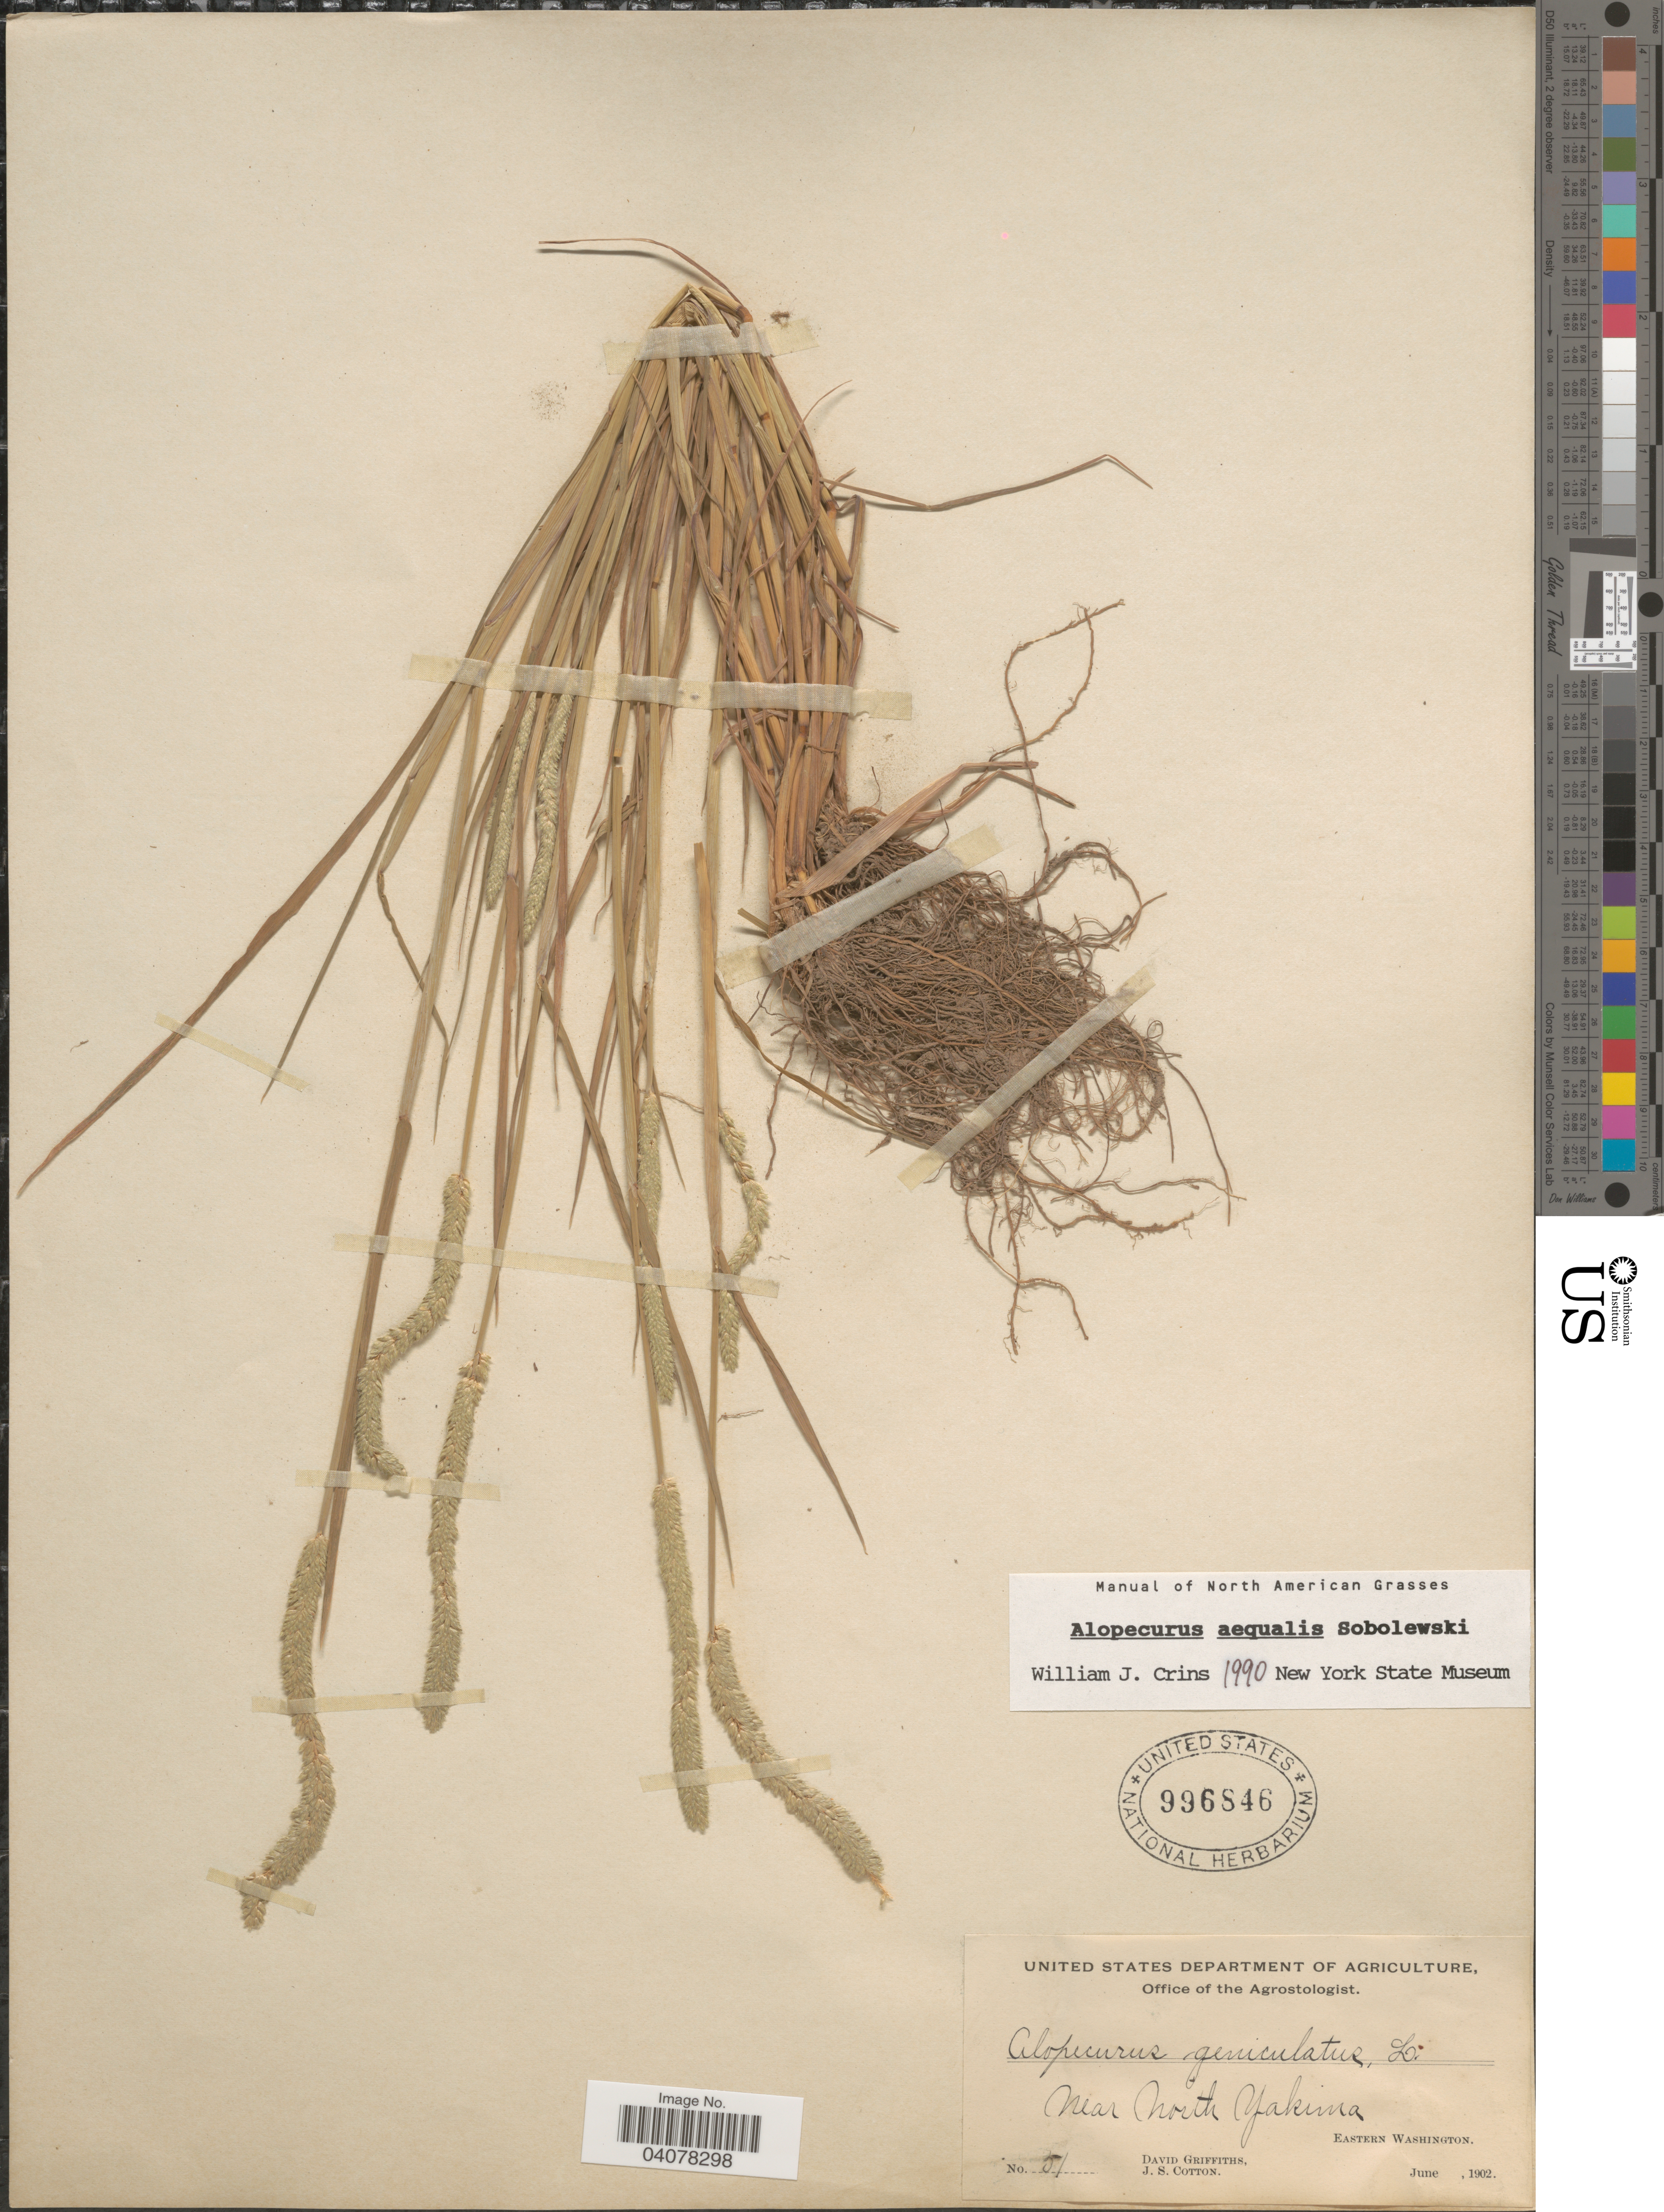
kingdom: Plantae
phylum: Tracheophyta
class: Liliopsida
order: Poales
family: Poaceae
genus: Alopecurus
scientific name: Alopecurus aequalis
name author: Sobol.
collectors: D. Griffiths & J. S. Cotton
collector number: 51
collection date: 1902-06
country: United States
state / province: Washington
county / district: Yakima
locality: Near North Yakima. Eastern Washington.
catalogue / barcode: US 996846